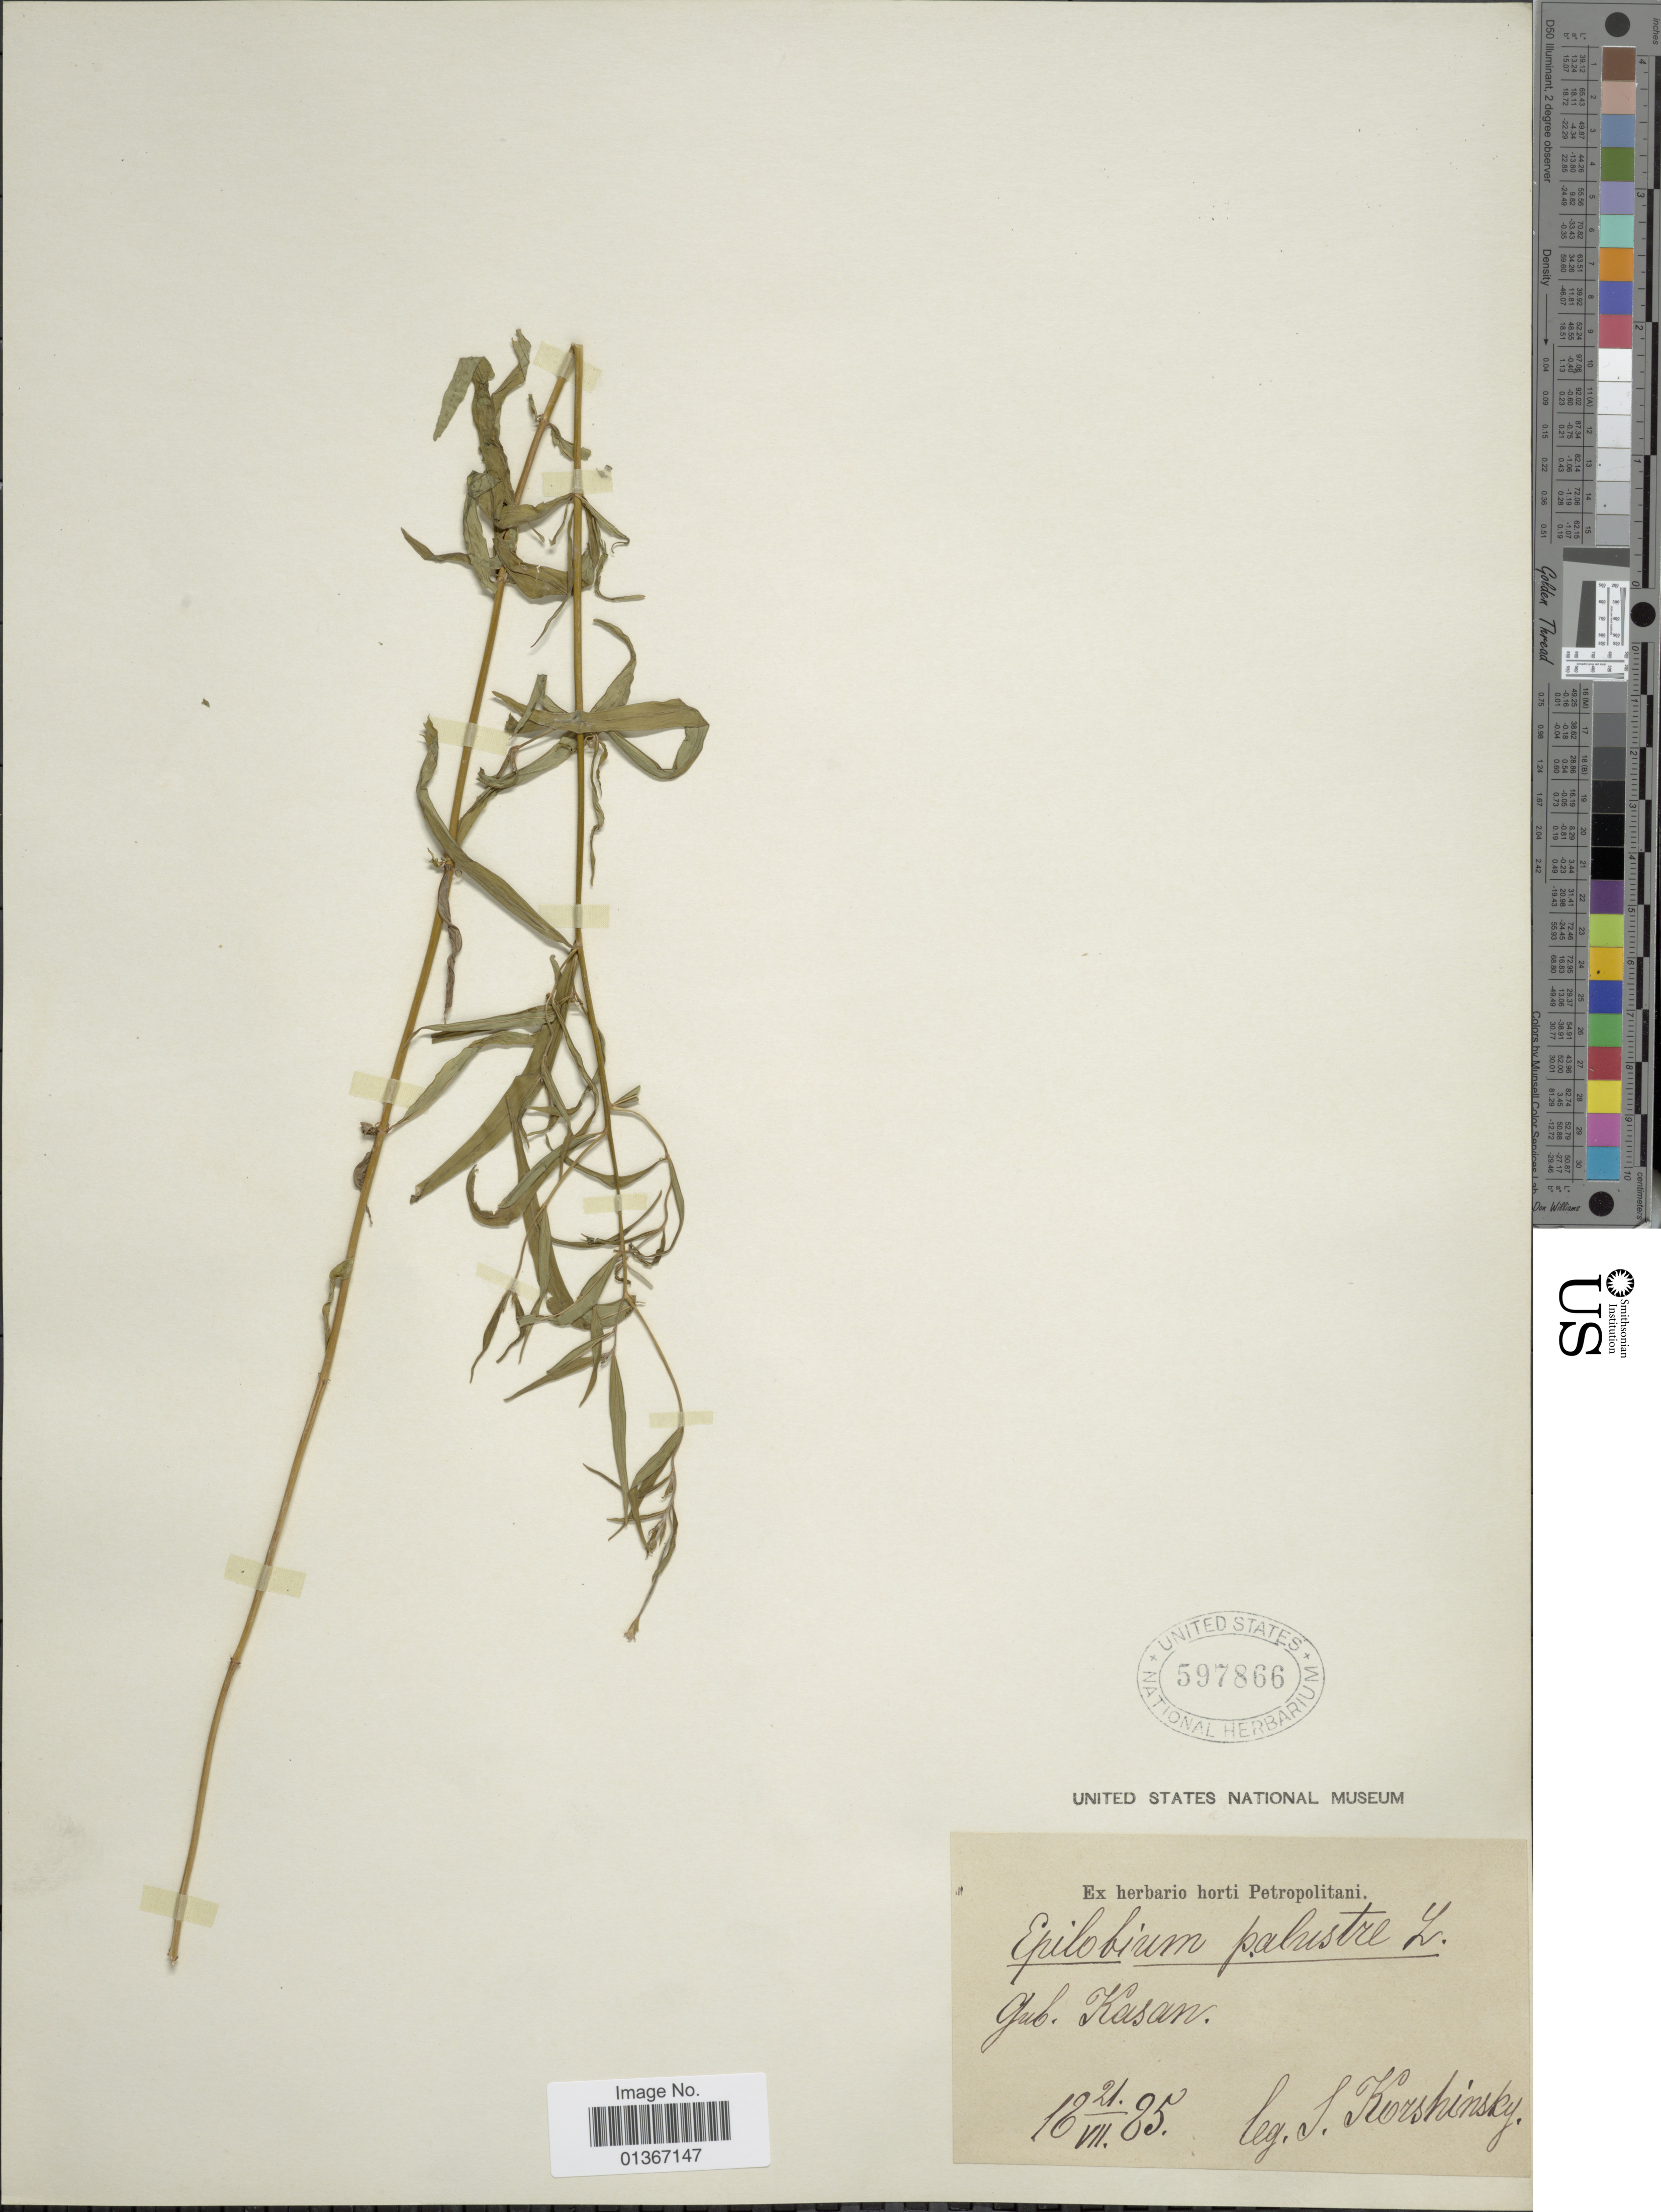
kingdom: Plantae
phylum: Tracheophyta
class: Magnoliopsida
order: Myrtales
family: Onagraceae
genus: Epilobium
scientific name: Epilobium palustre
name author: L.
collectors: S. I. Korshinsky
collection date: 1885-07-21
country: Russian Federation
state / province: Tatarstan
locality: Gub. Kasan.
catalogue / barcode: US 597866